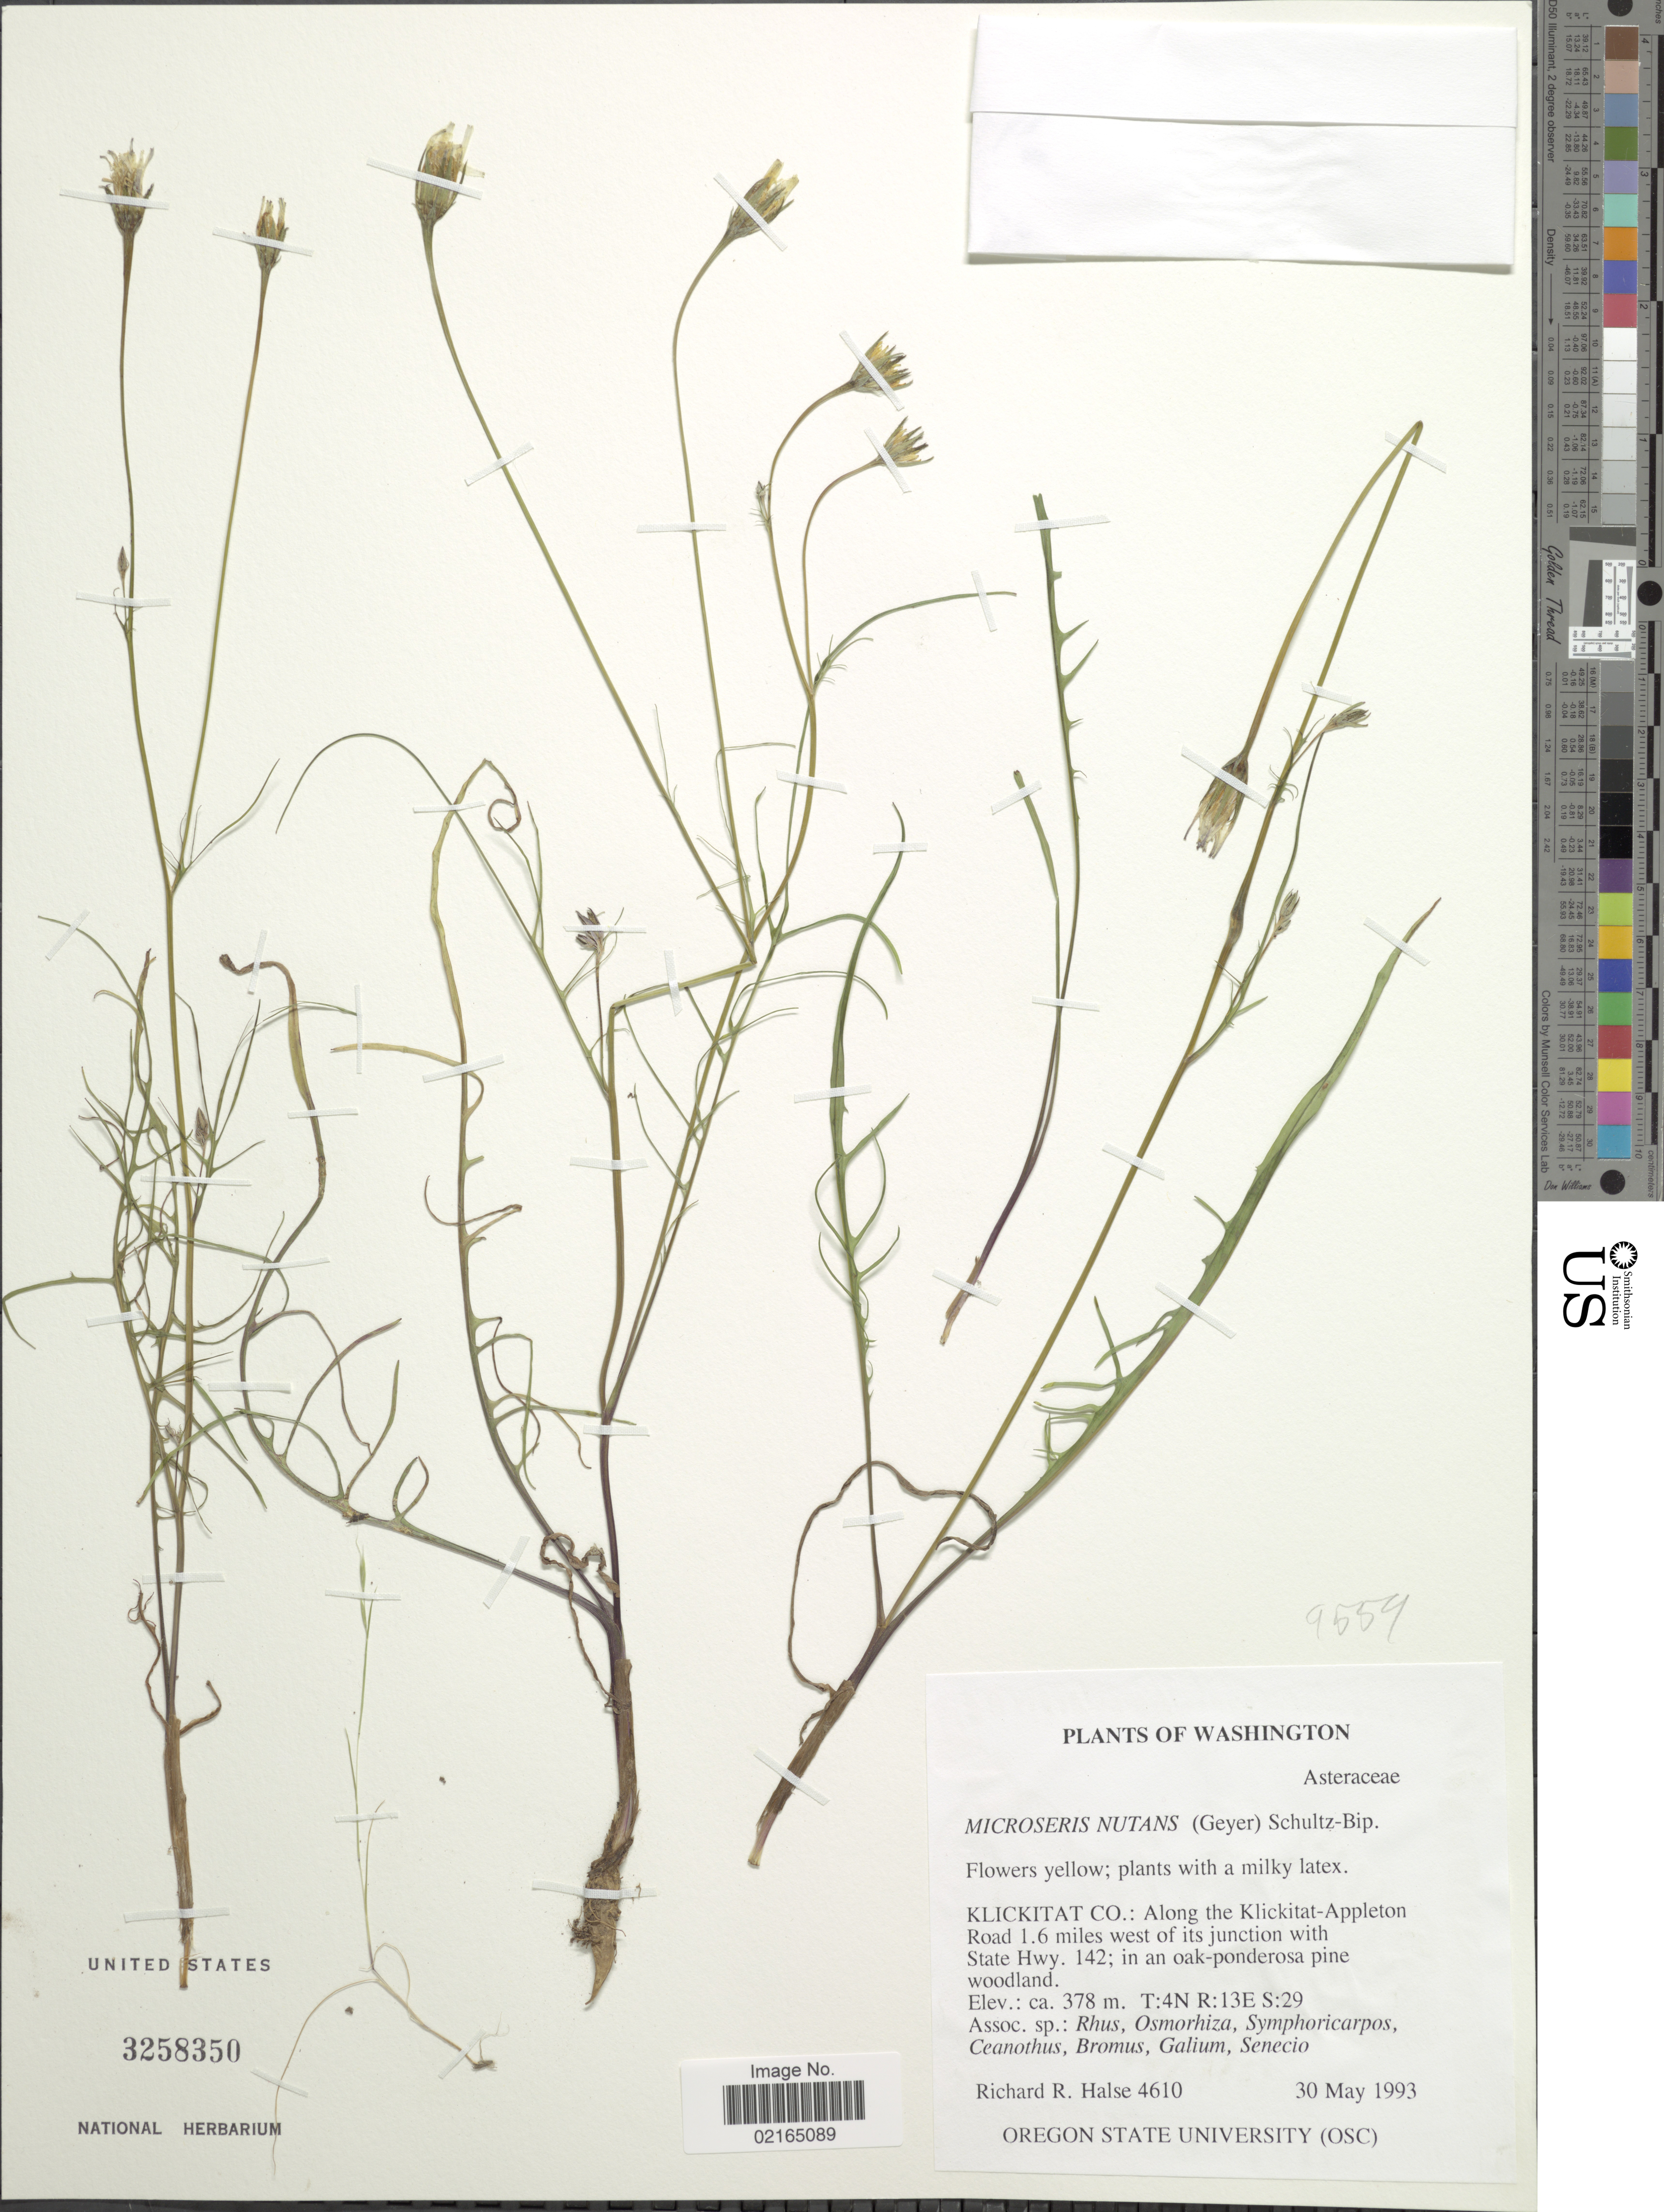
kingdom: Plantae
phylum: Tracheophyta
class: Magnoliopsida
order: Asterales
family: Asteraceae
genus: Microseris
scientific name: Microseris nutans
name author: (Hook.) Sch. Bip.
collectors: R. Halse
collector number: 4610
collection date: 1993-05-30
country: United States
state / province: Washington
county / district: Klickitat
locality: Klickitat Co.: along the Klickitat-Appleton Road 1.6 miles west of its junction with State Hwy. 142, T:4N R:13E S:29.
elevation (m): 378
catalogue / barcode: US 3258350